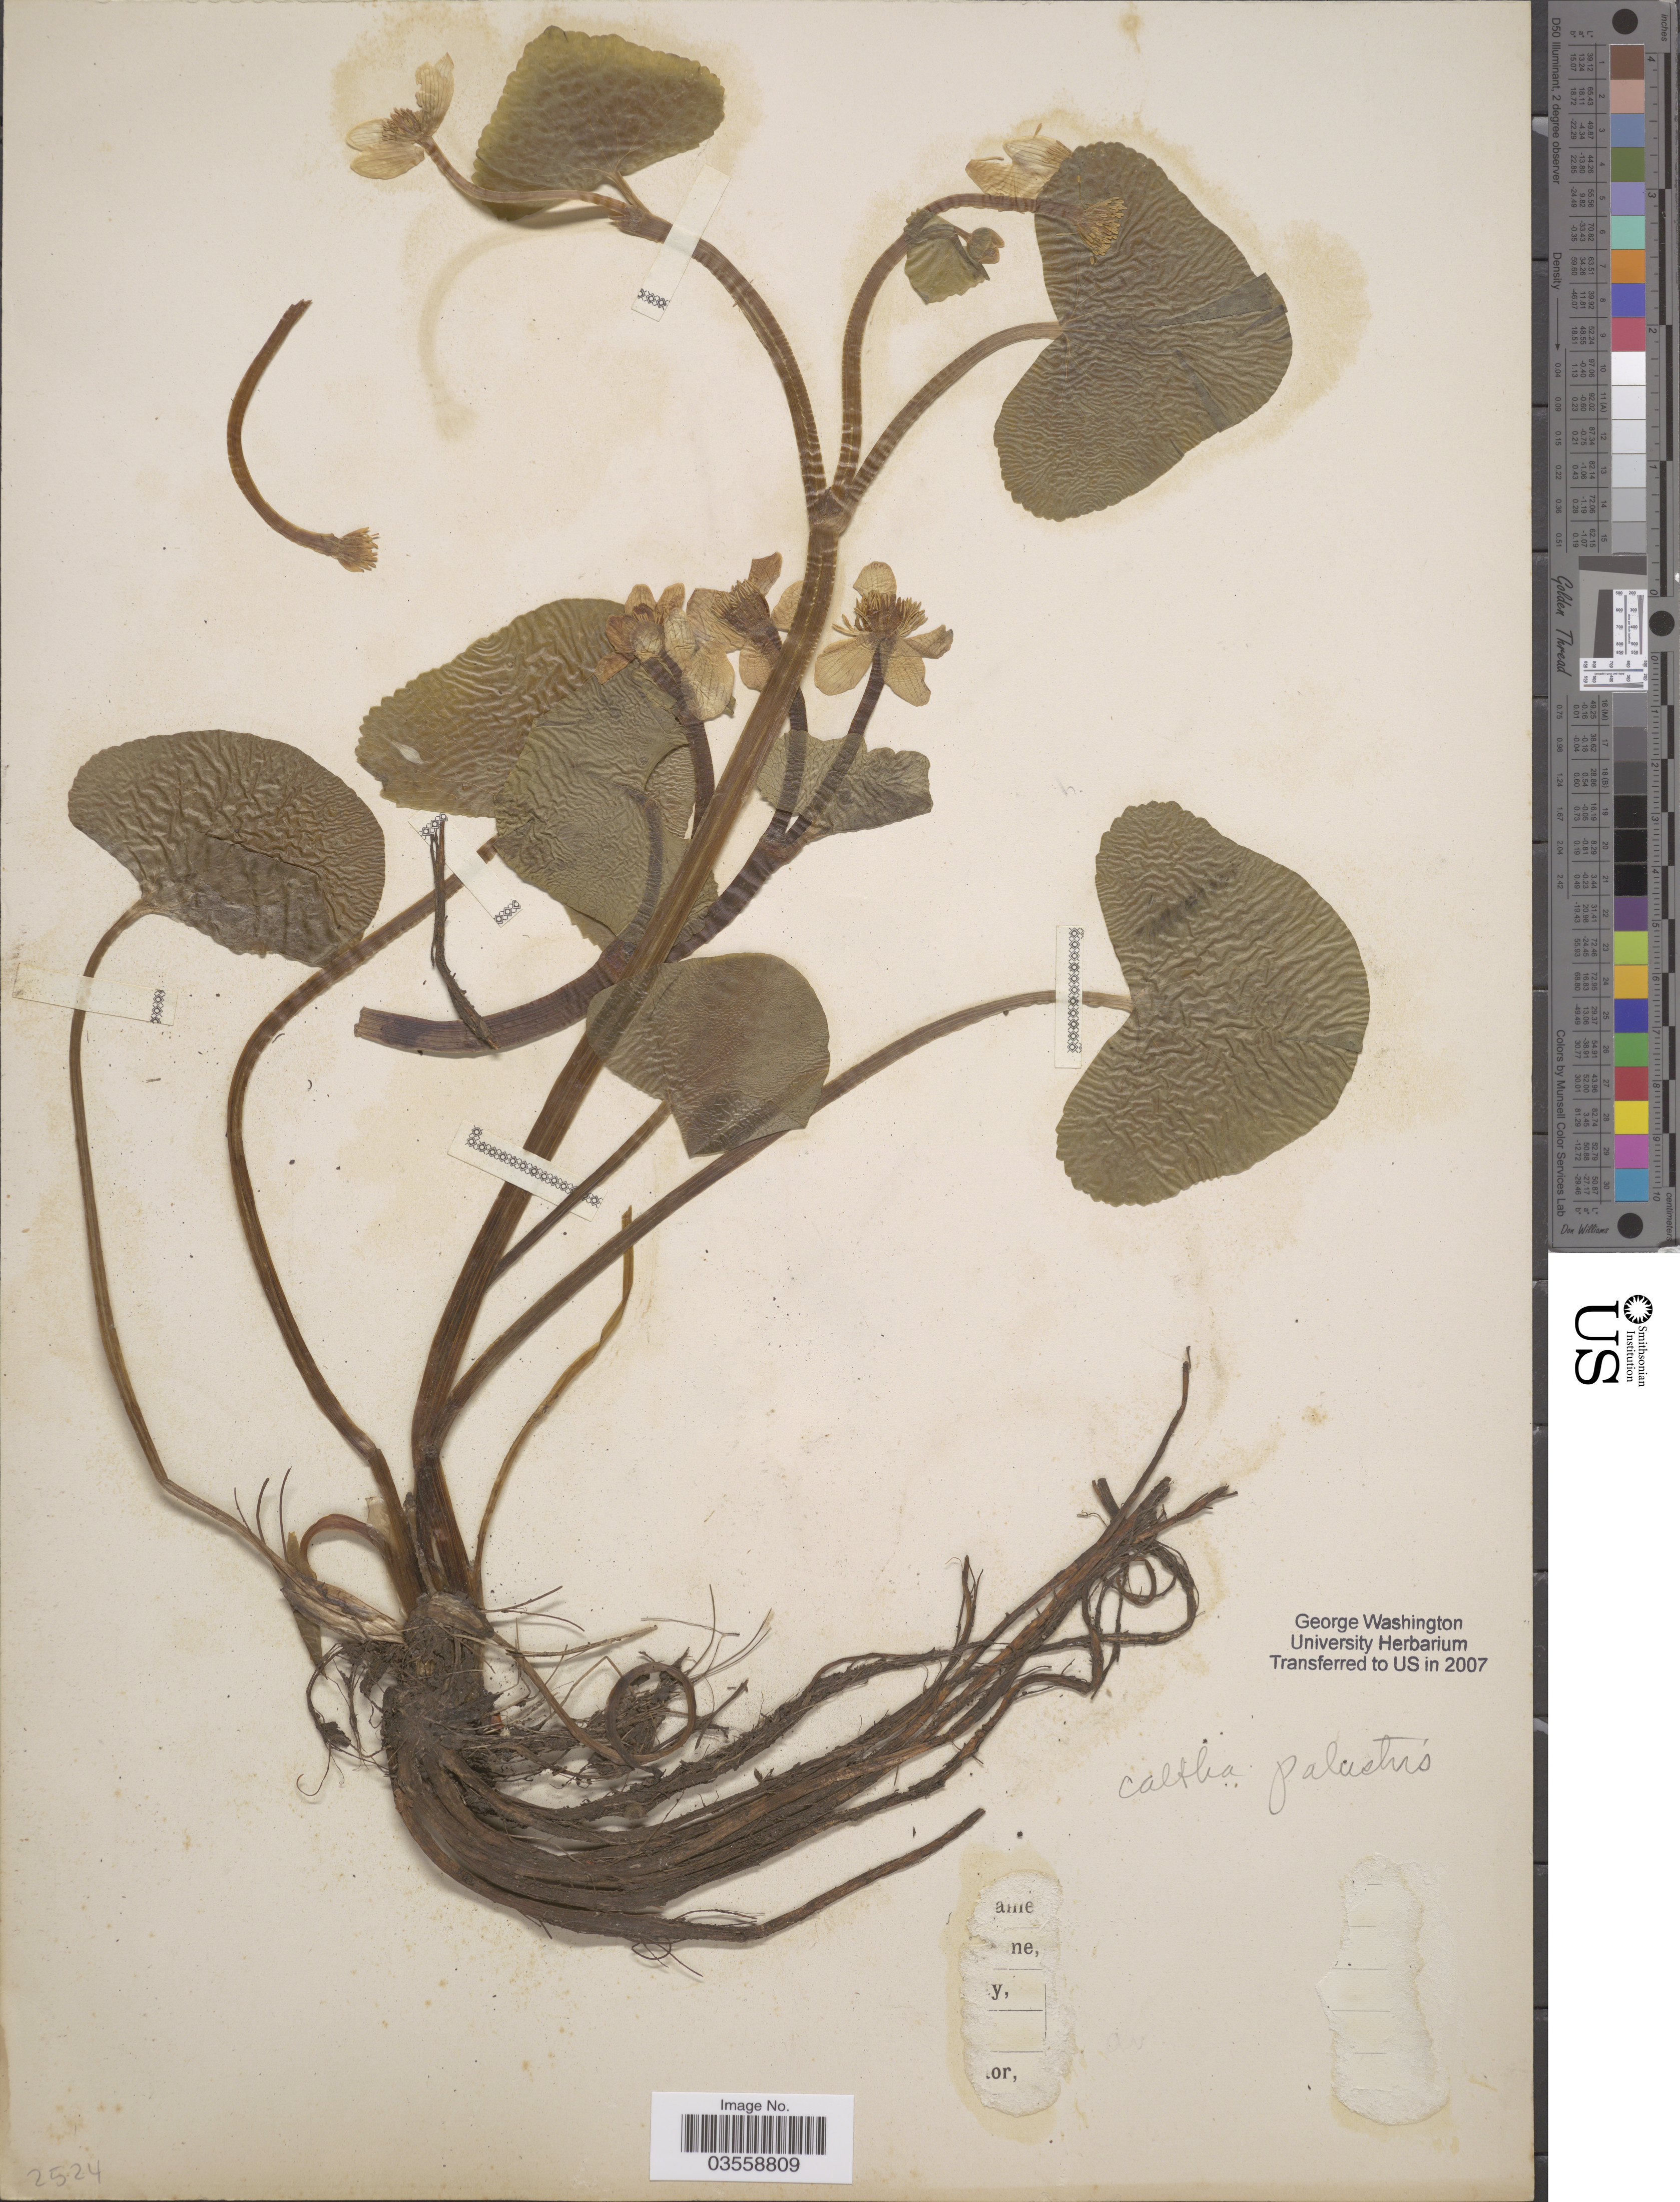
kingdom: Plantae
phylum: Tracheophyta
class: Magnoliopsida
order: Ranunculales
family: Ranunculaceae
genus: Caltha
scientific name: Caltha palustris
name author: L.